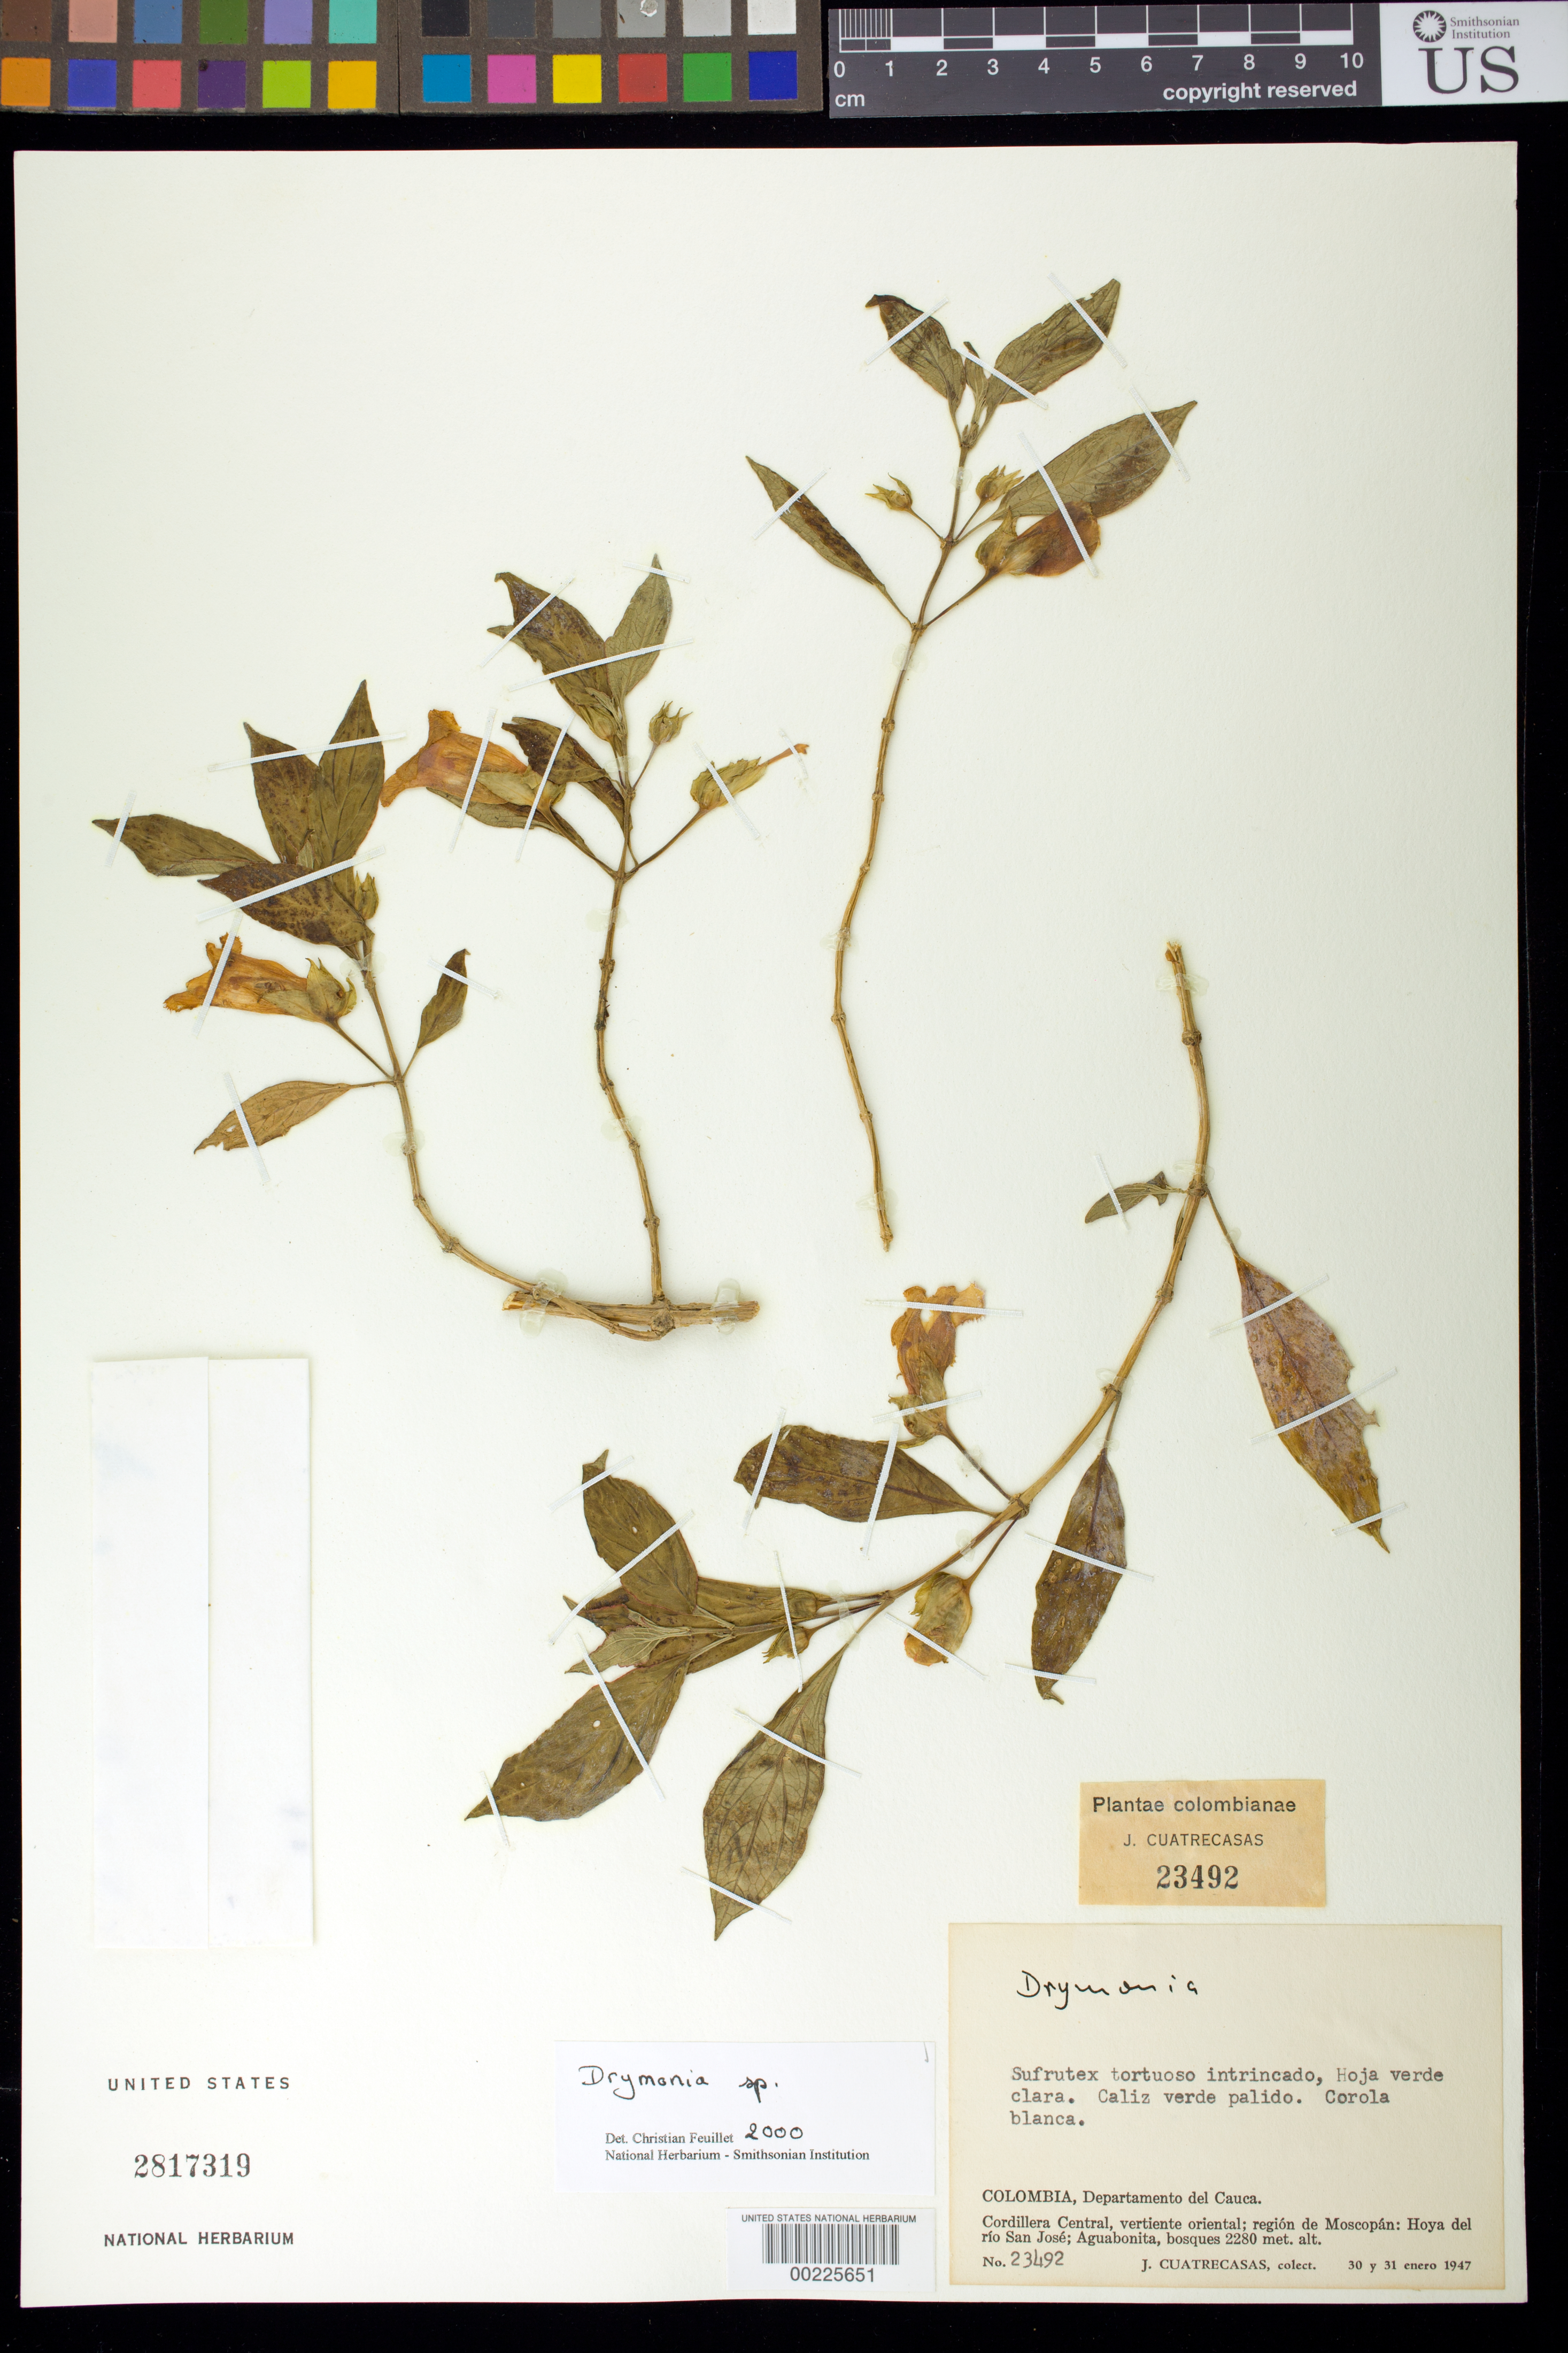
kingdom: Plantae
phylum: Tracheophyta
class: Magnoliopsida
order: Lamiales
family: Gesneriaceae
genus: Drymonia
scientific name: Drymonia sp.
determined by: Feuillet, C.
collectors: J. Cuatrecasas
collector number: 23492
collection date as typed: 30-31 Jan 1947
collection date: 1947-01-30/1947-01-31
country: Colombia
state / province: Cauca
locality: Cordillera Central, vertiente oriental; región de Moscopán: Hoya del río San José; Aguabonita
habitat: Bosques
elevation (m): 2280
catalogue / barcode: US 2817319